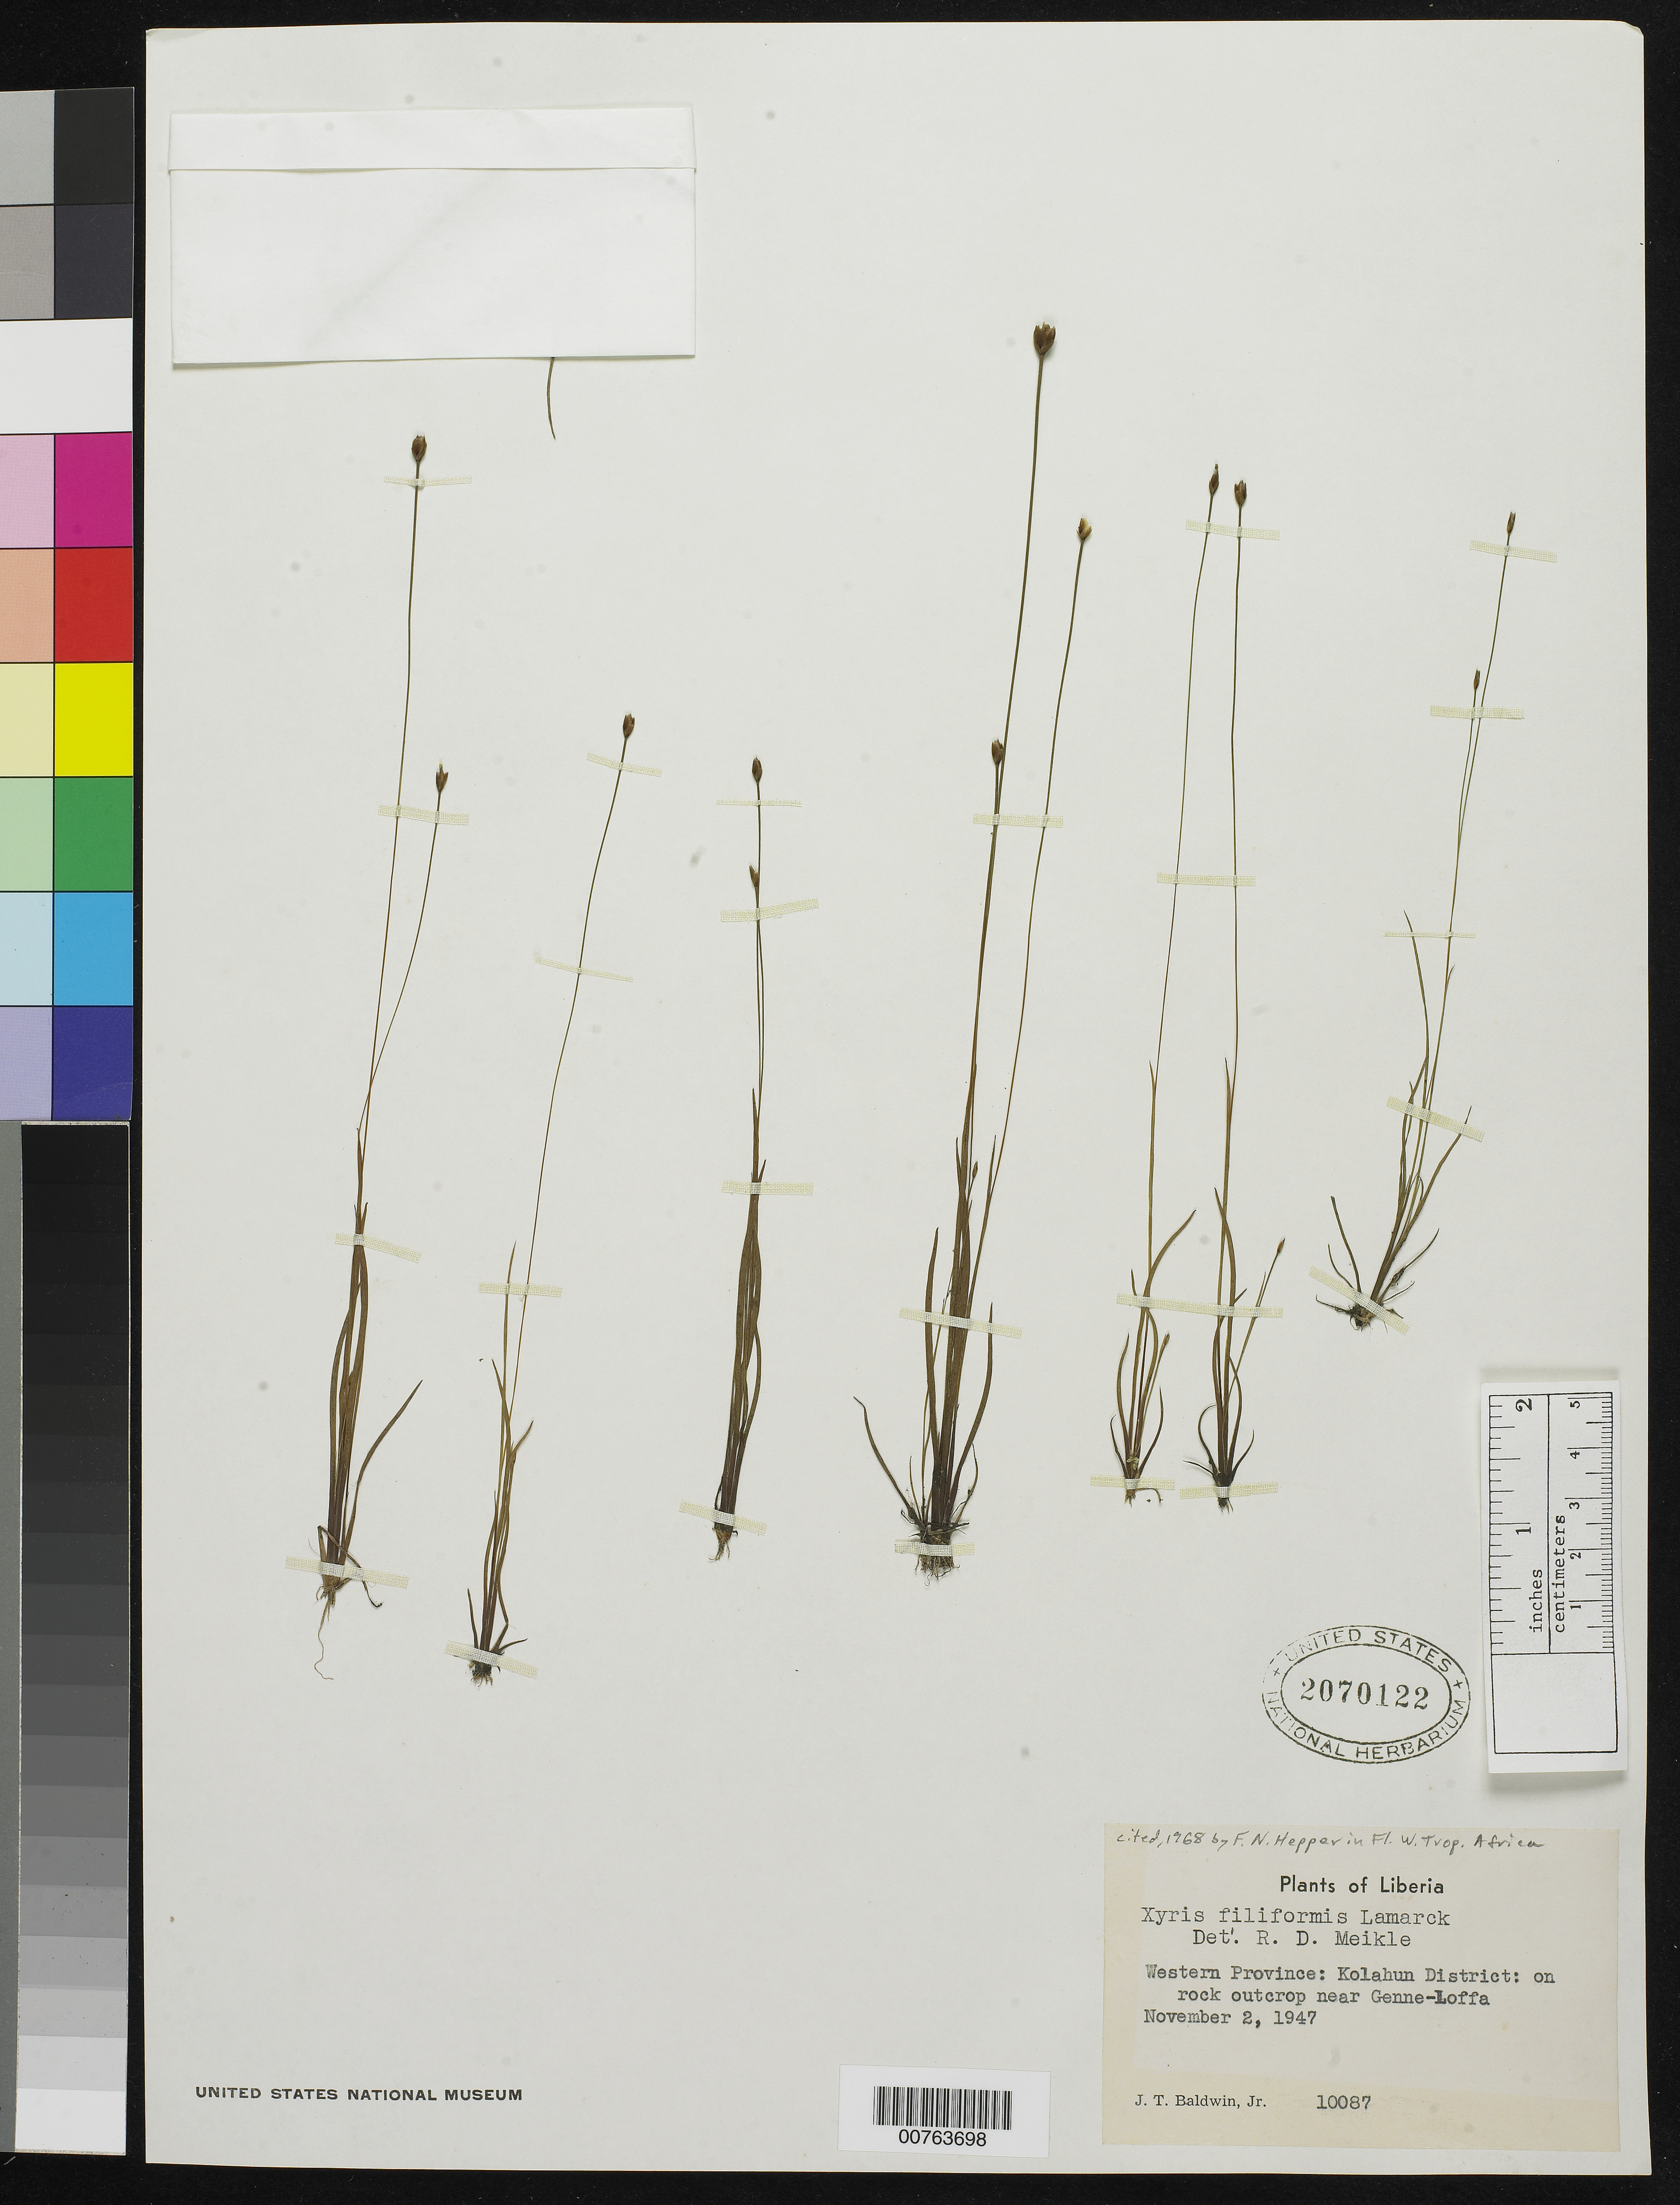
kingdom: Plantae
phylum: Tracheophyta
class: Liliopsida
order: Poales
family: Xyridaceae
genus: Xyris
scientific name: Xyris filiformis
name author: Lam.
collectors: J. T. Baldwin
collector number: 10087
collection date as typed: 02 Nov 1947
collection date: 1947-11-02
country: Liberia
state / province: Lofa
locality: Western Province: Kolahun District, near Genne-Loffa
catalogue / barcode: US 2070122